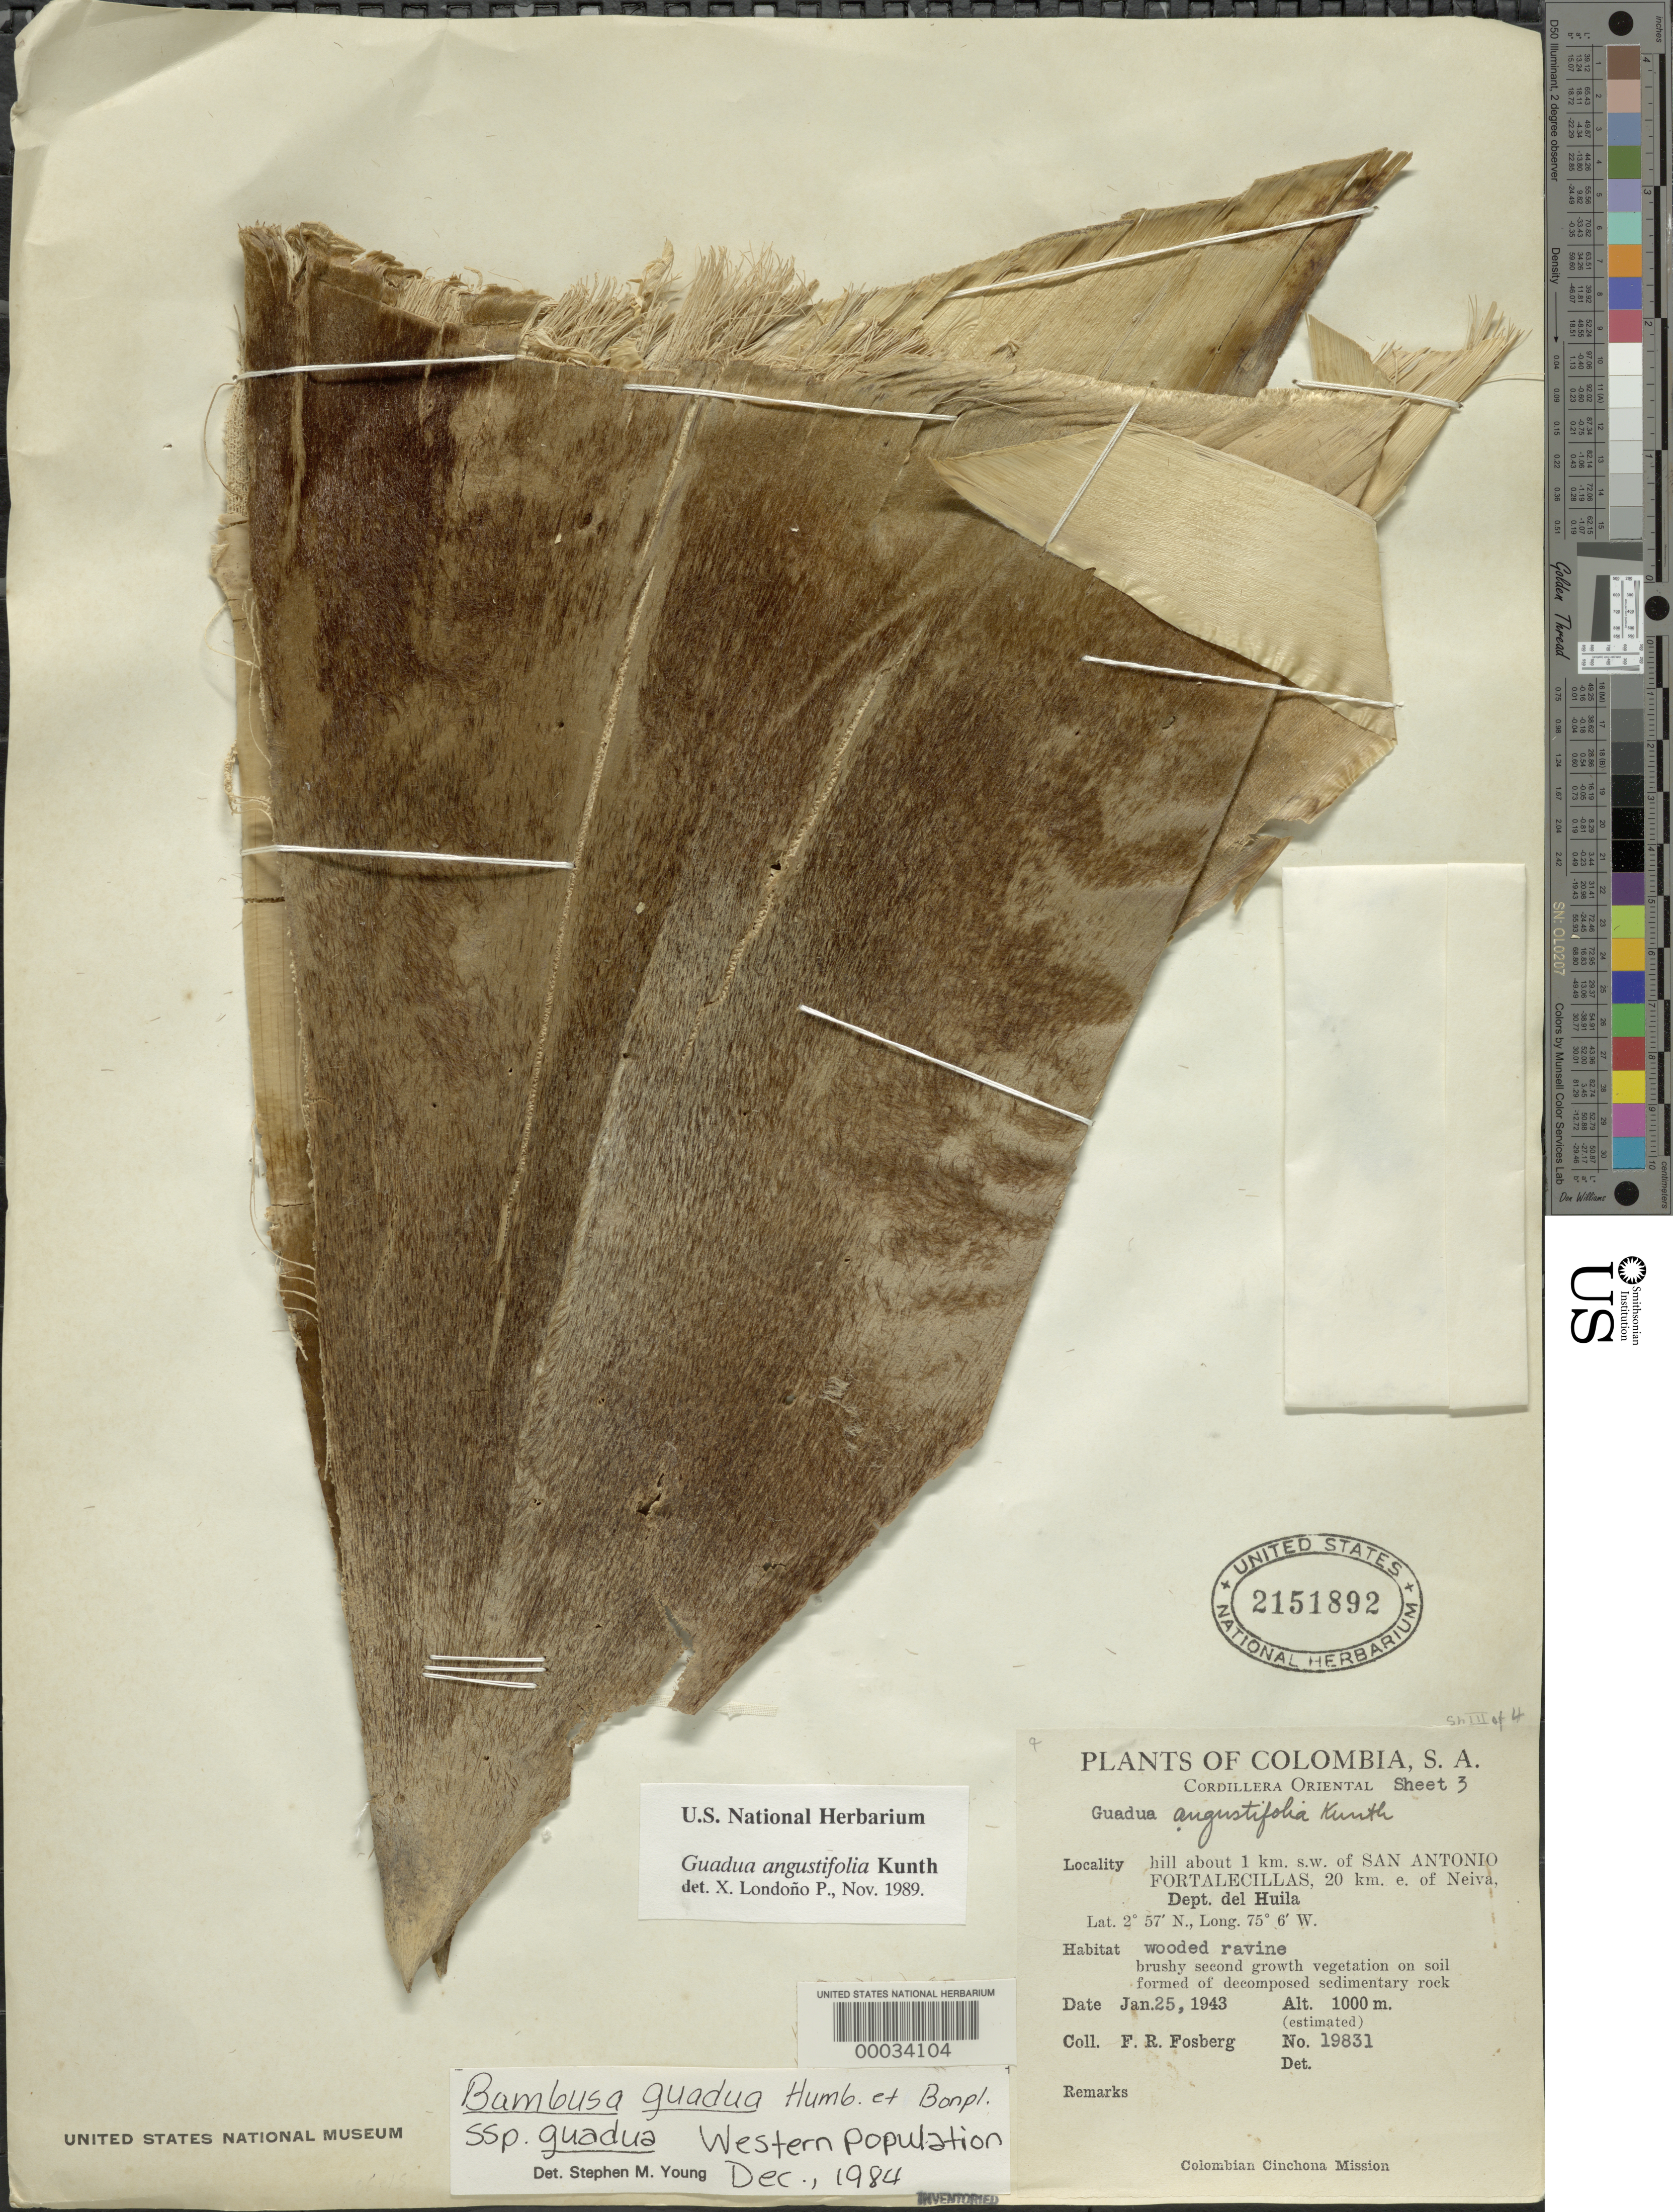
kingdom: Plantae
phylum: Tracheophyta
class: Liliopsida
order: Poales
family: Poaceae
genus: Guadua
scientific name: Guadua angustifolia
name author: Kunth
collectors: F. R. Fosberg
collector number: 19831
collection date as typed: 25 Jan 1943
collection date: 1943-01-25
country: Colombia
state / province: Huila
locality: About 1 km SW of San Antonia Fortalecillas, 20 km E of Neiva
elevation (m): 1000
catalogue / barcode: US 2151892